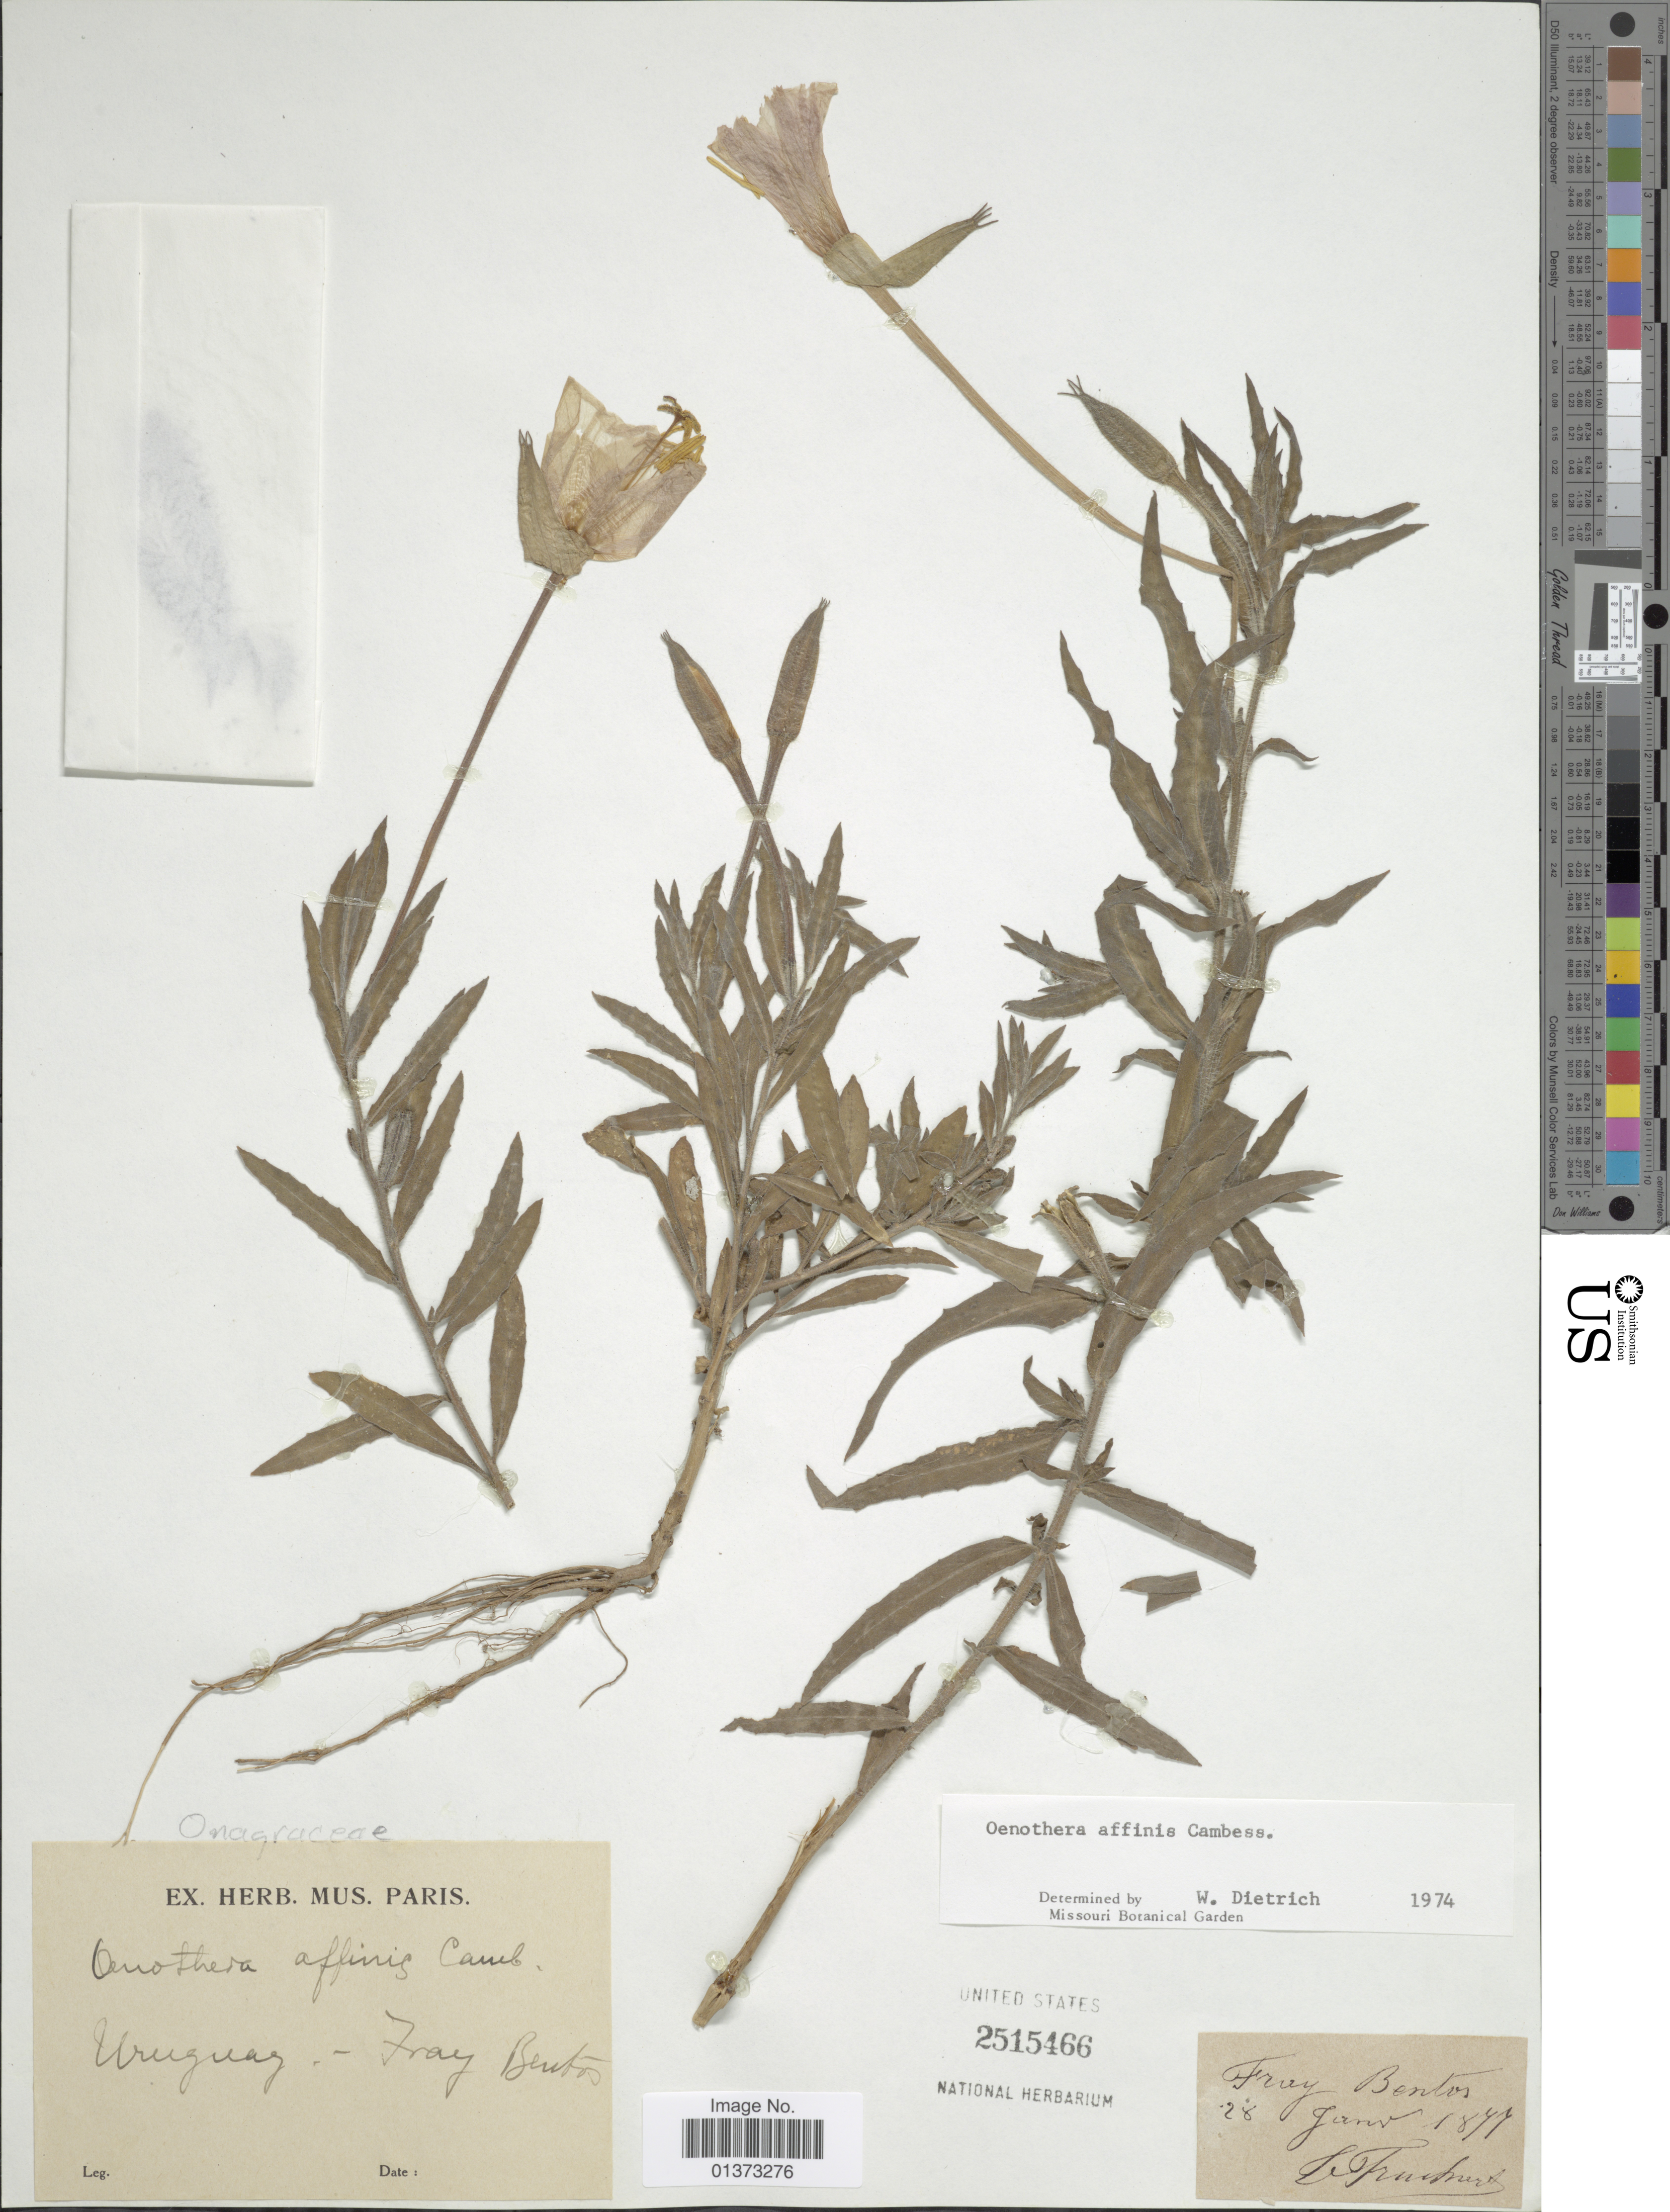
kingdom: Plantae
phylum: Tracheophyta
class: Magnoliopsida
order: Myrtales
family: Onagraceae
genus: Oenothera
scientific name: Oenothera affinis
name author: Cambess.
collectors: F. P. Benton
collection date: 1877-01-28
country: Uruguay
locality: Fray Bentos.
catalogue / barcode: US 2515466